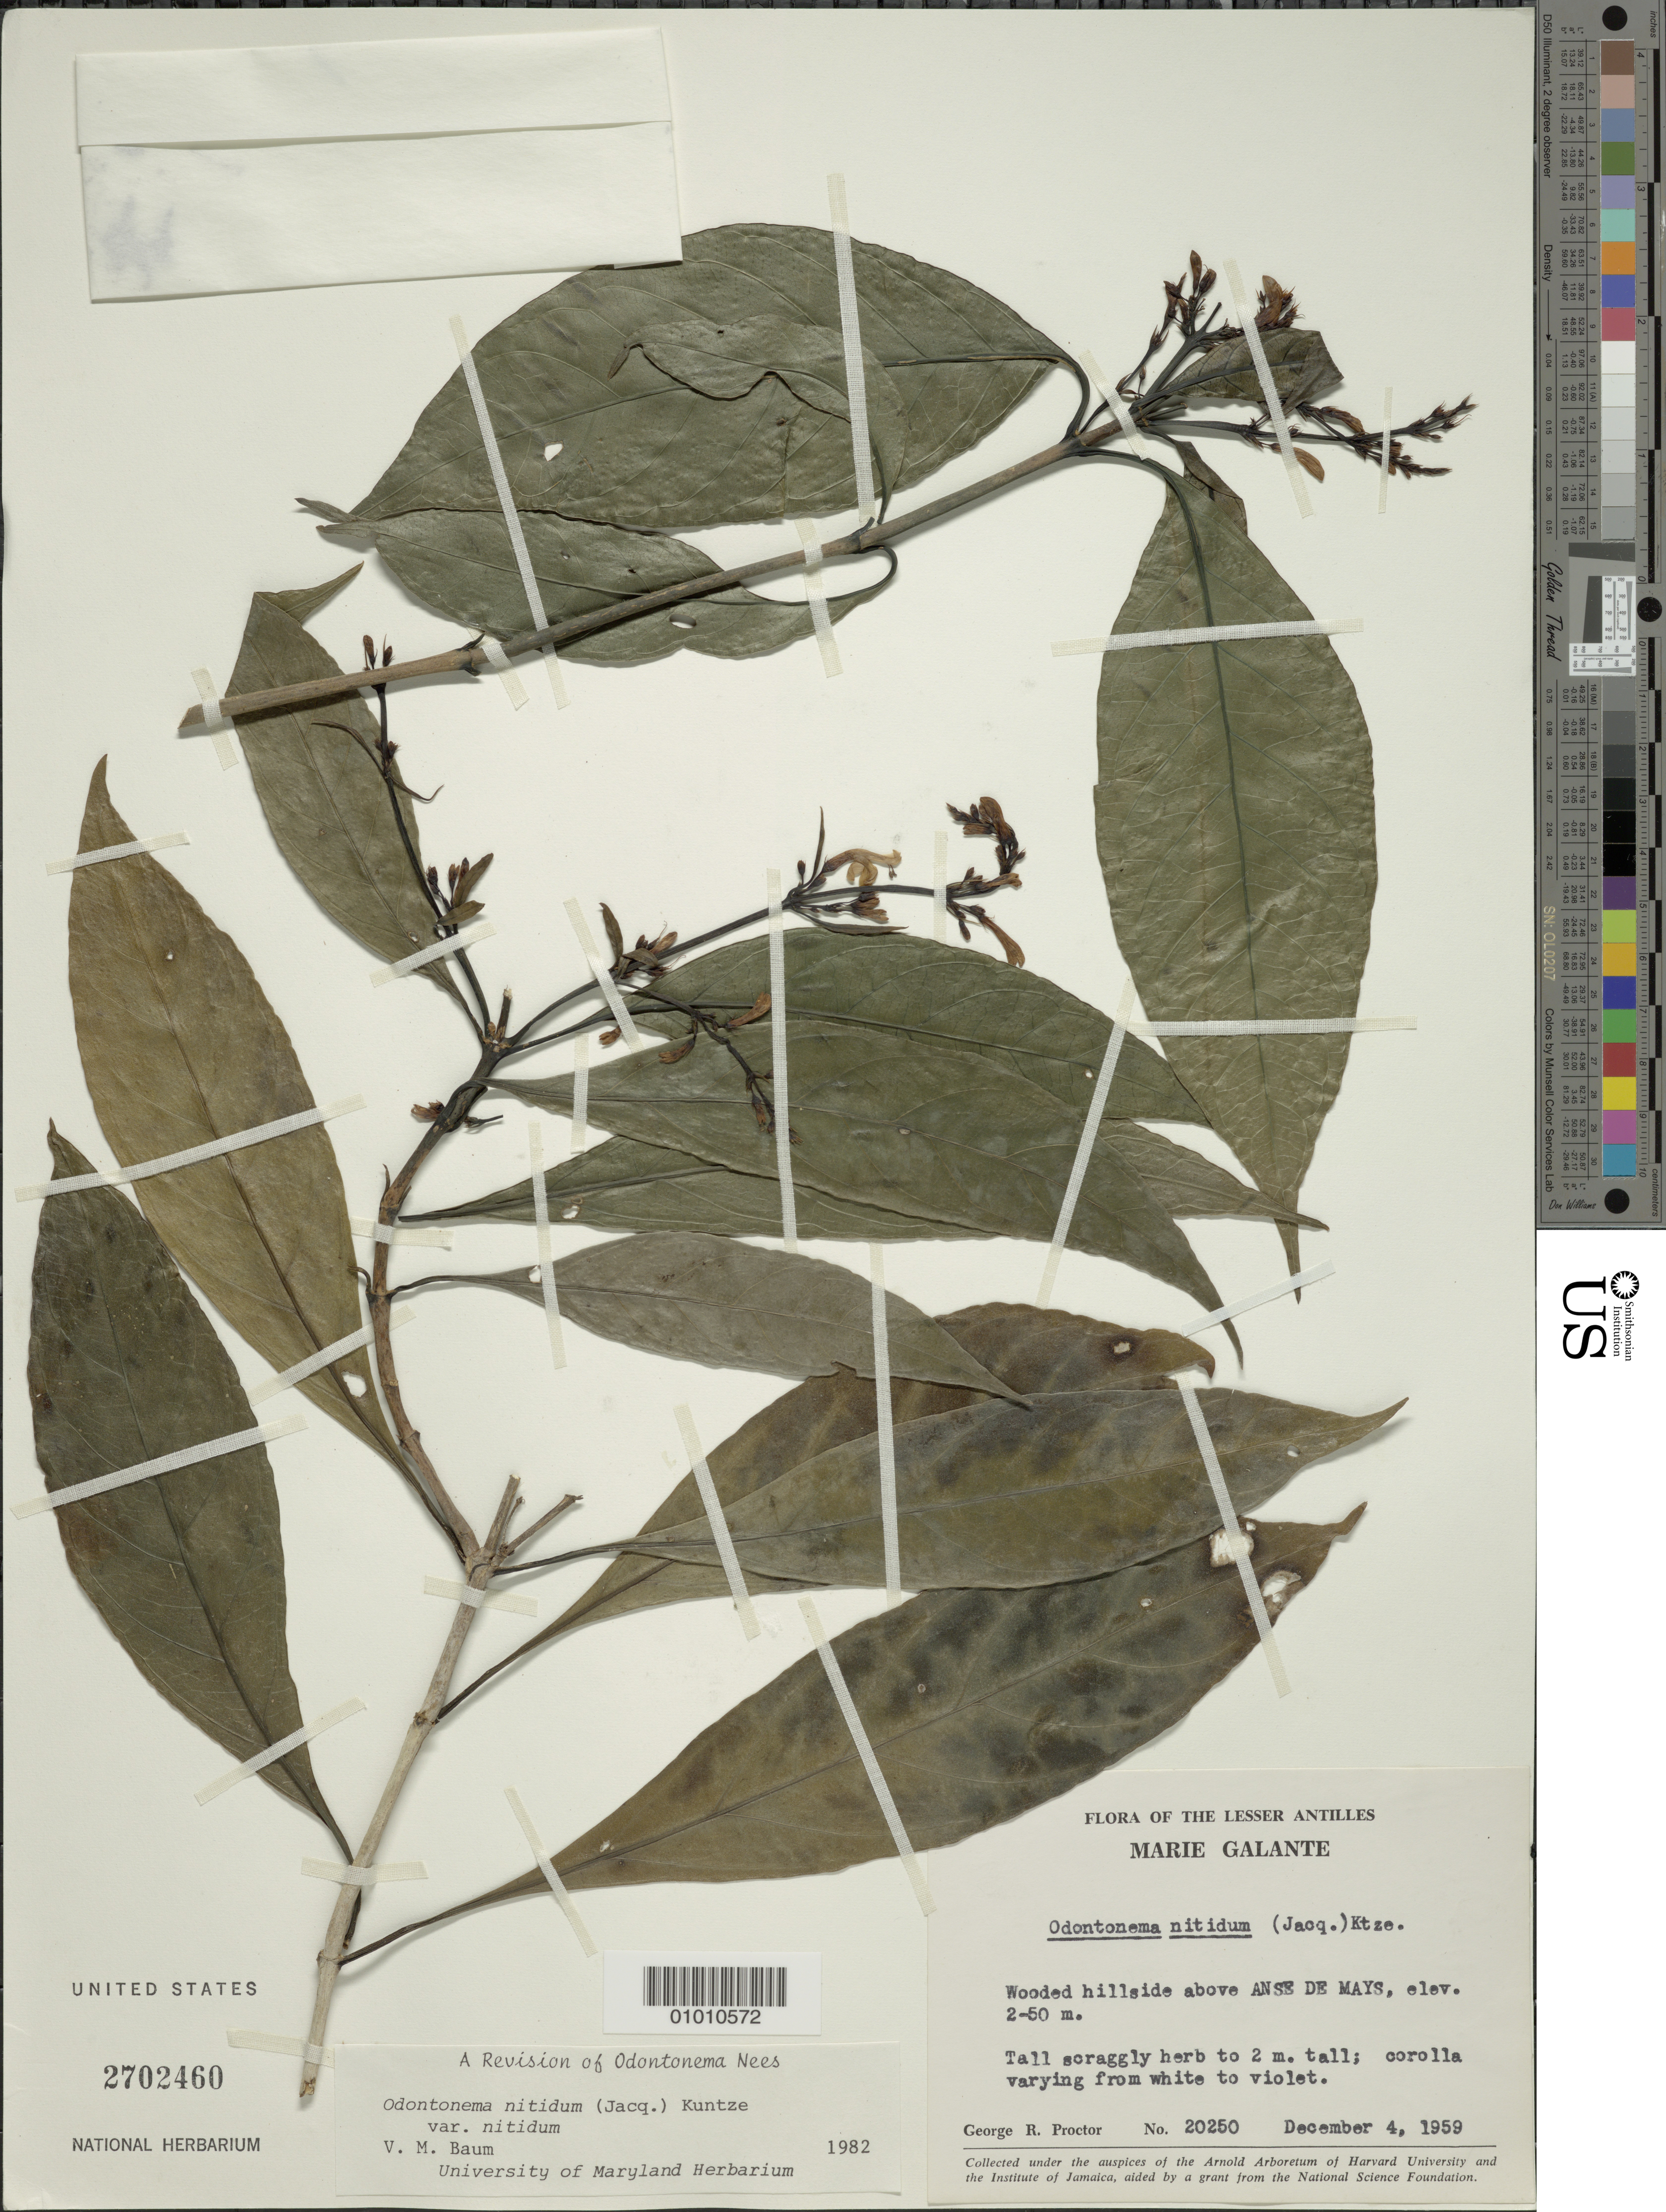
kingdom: Plantae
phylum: Tracheophyta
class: Magnoliopsida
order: Lamiales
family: Acanthaceae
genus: Odontonema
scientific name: Odontonema nitidum var. nitidum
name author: (Jacq.) Kuntze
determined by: Baum, V. M.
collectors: G. R. Proctor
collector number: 20250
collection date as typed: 04 Dec 1959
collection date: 1959-12-04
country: Guadeloupe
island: Marie Galante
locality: Anse de Mays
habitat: Wooded hillsides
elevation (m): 2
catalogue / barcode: US 2702460